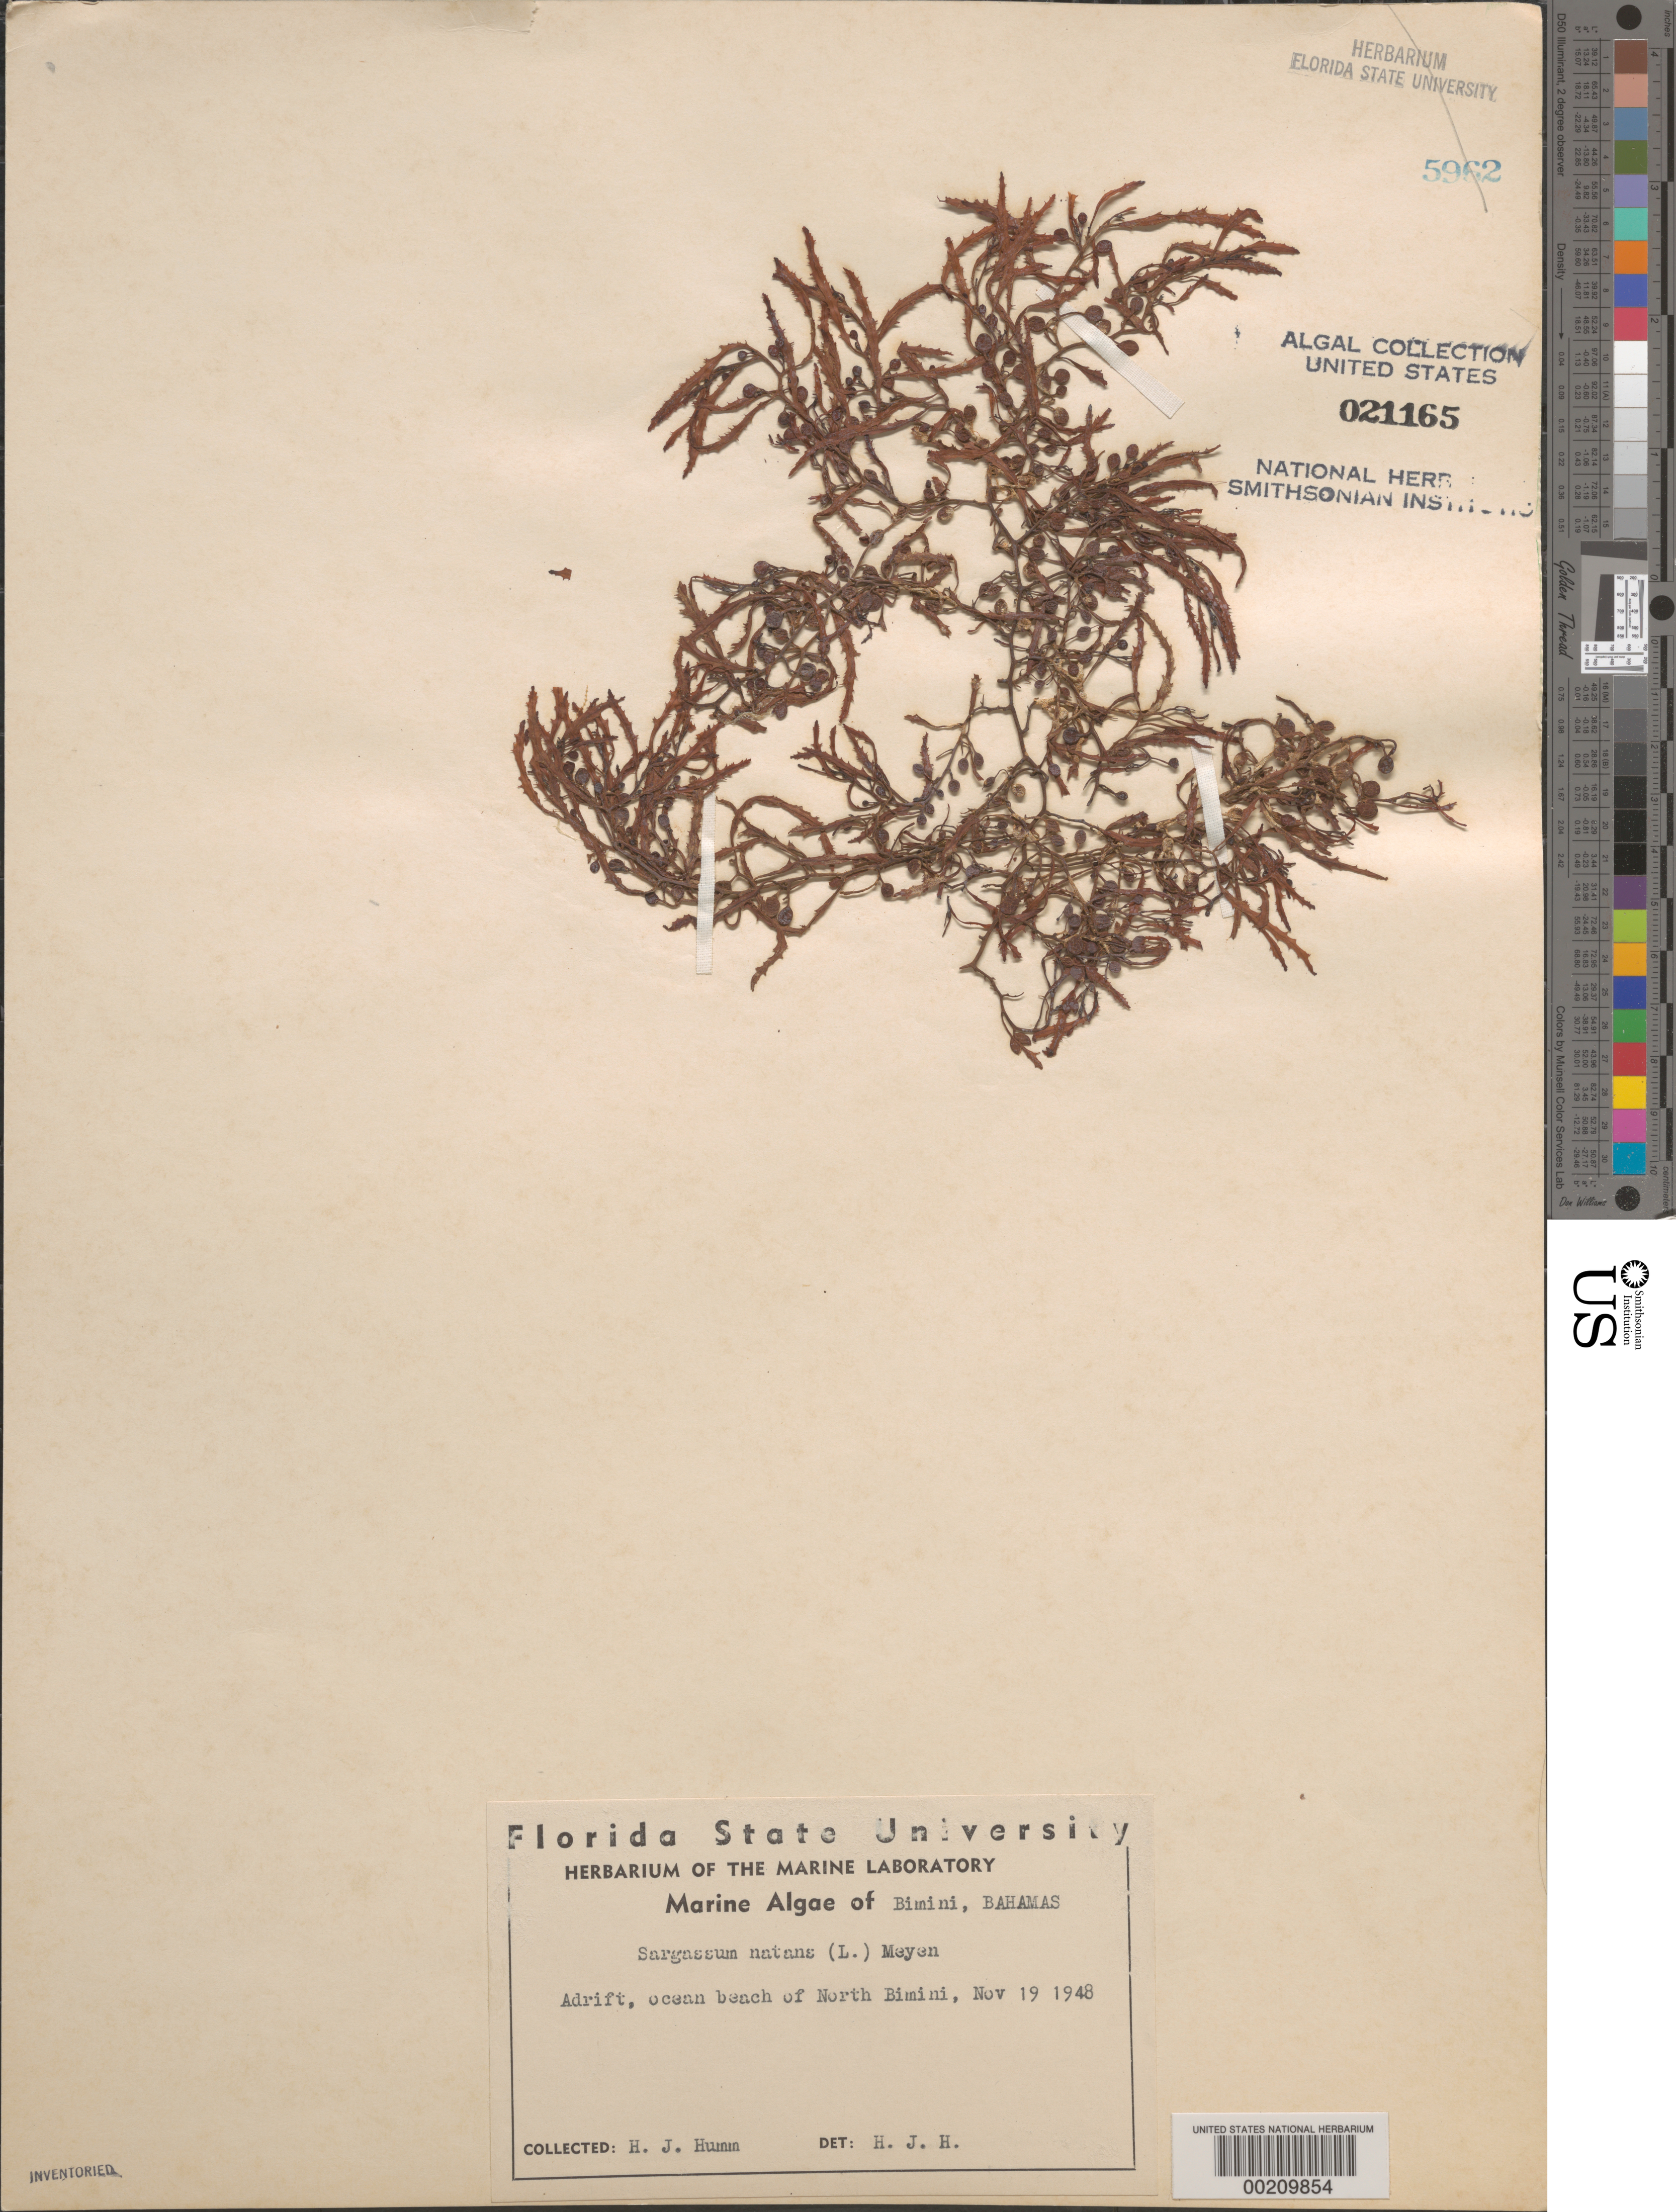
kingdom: Chromista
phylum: Ochrophyta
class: Phaeophyceae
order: Fucales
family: Sargassaceae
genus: Sargassum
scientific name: Sargassum natans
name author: (L.) Gaillon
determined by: Humm, Harold J.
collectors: H. J. Humm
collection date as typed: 19 Nov 1948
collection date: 1948-11-19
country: Bahamas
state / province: Biminis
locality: North bimini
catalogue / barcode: US 21165